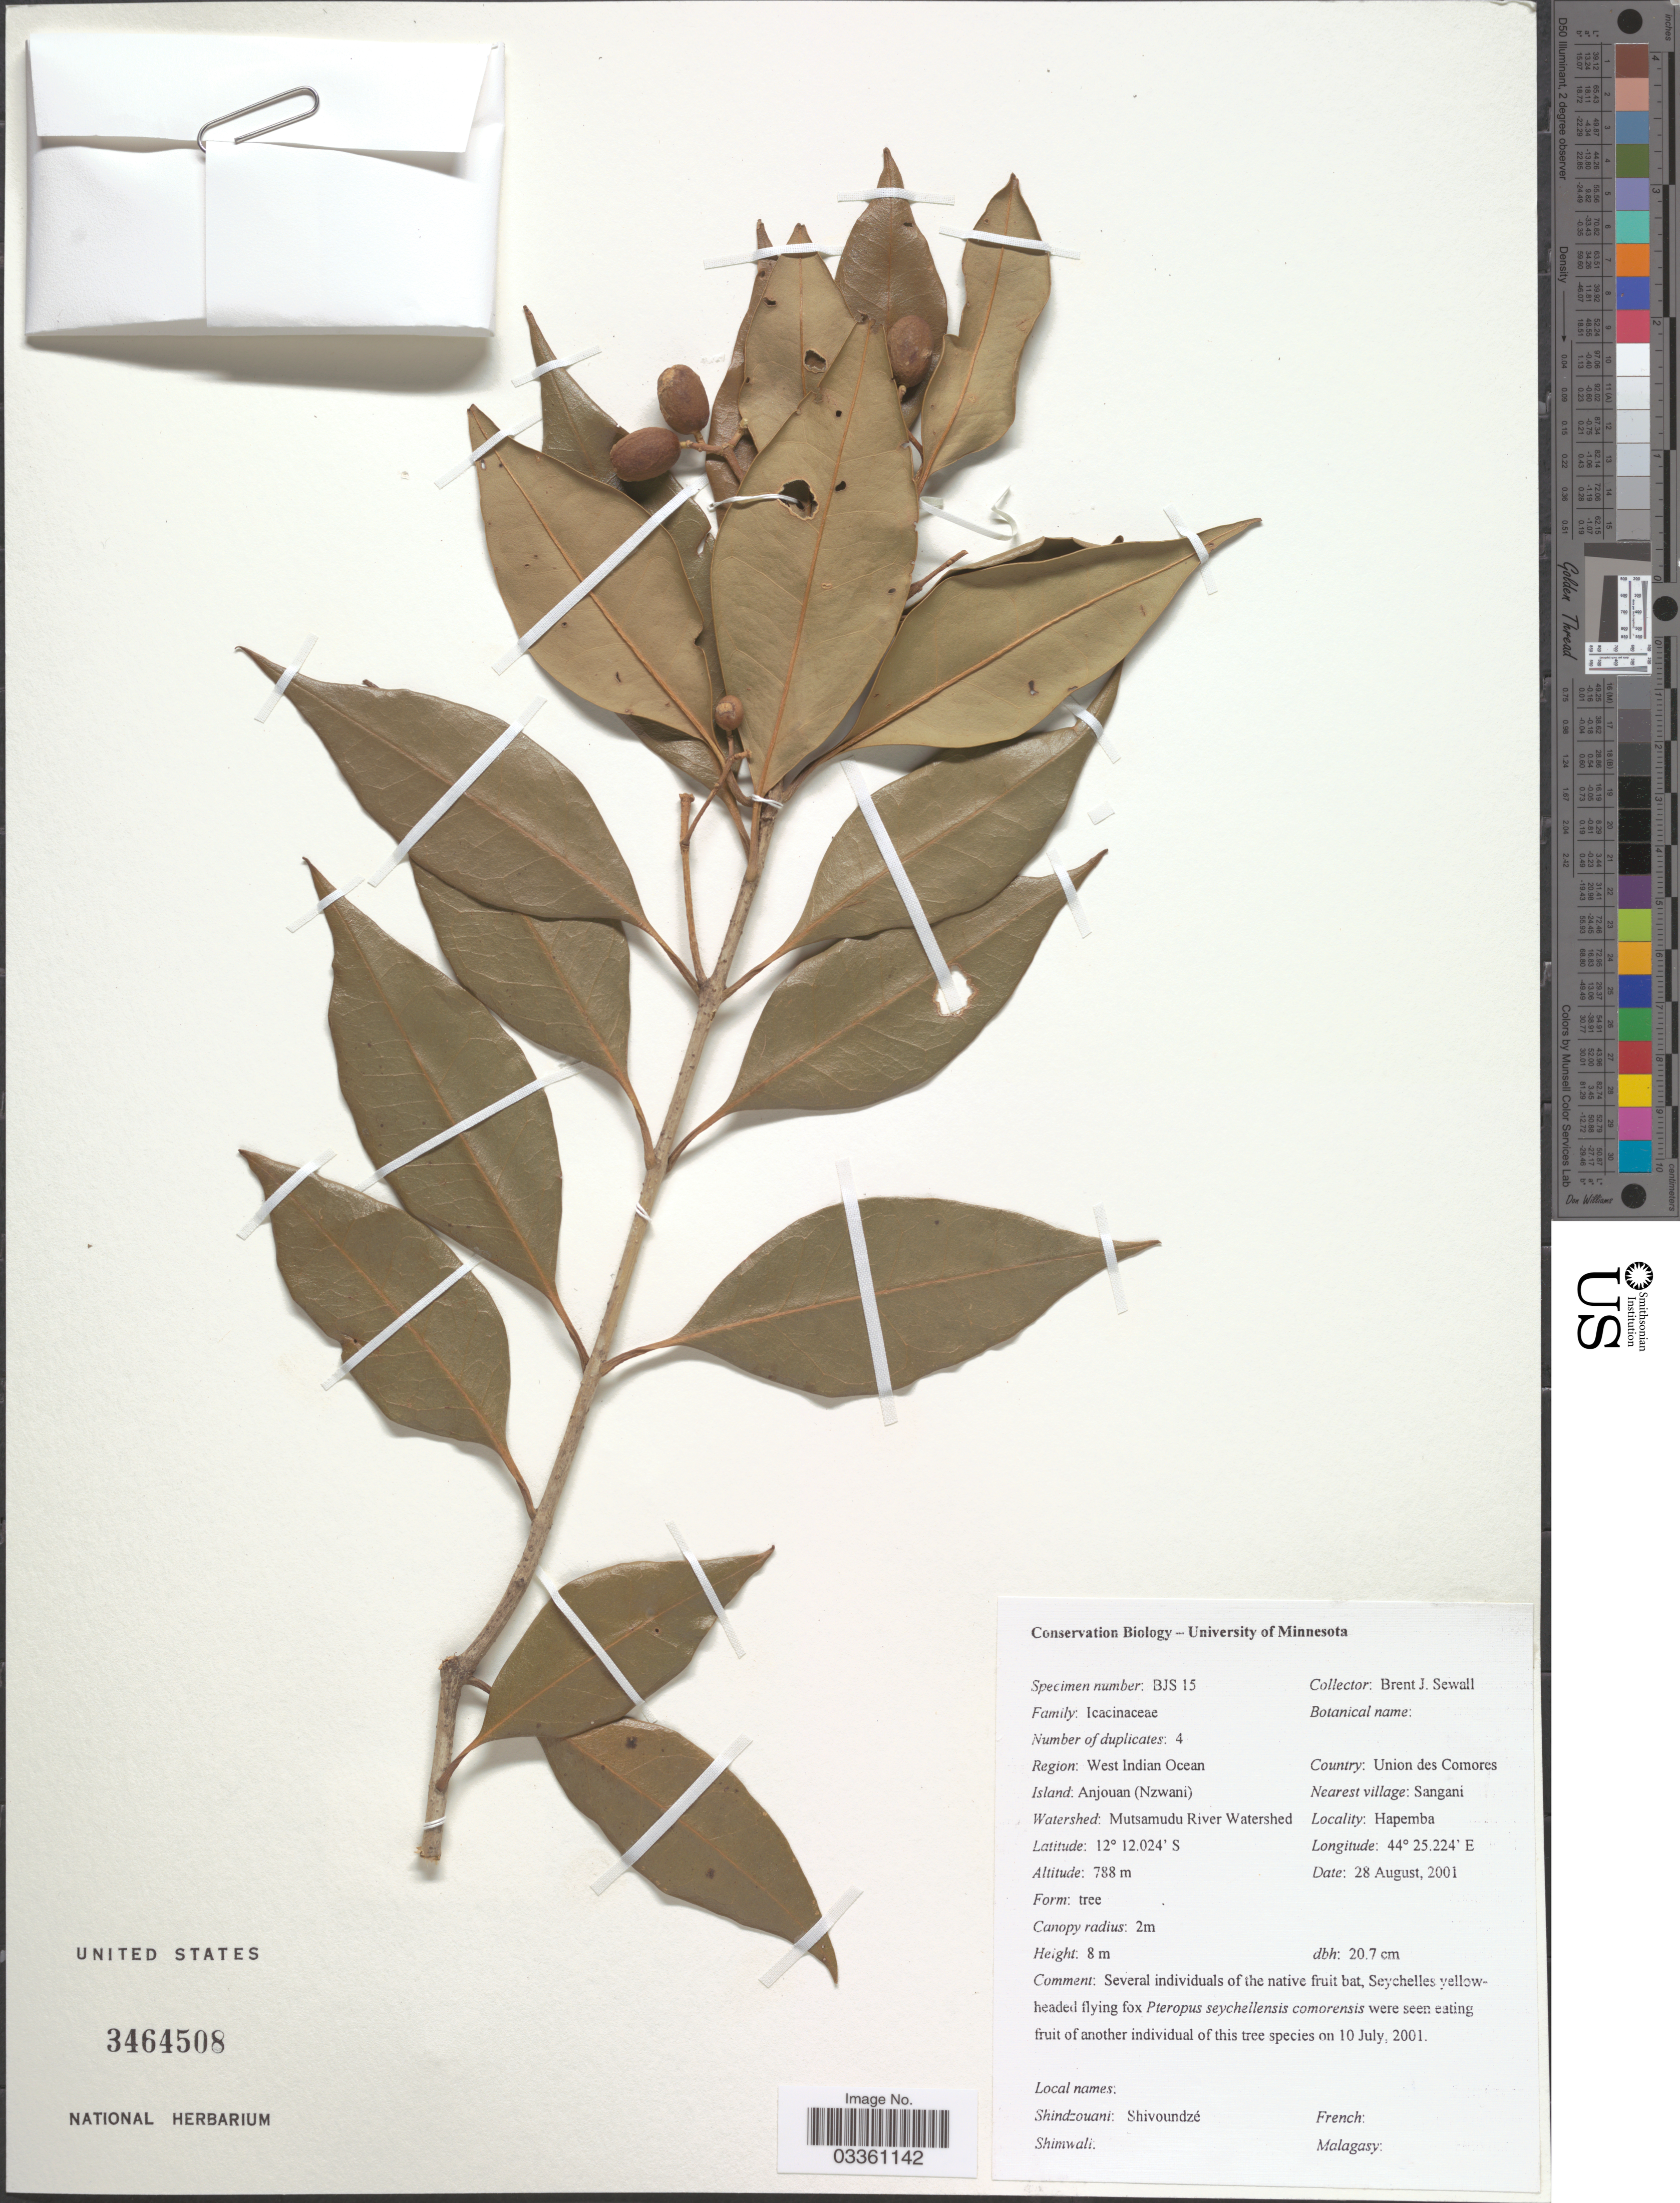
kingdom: Plantae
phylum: Tracheophyta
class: Magnoliopsida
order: Icacinales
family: Icacinaceae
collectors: B. Sewall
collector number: BJS15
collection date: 2001-08-28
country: Comoros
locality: Region: West Indian Ocean. Island: Anjouan (Nzwani). Watershed: Mutsamudu River Watershed. Country: Union des Comores. Nearest village: Sangani. Hapemba.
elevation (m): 788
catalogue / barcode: US 3464508